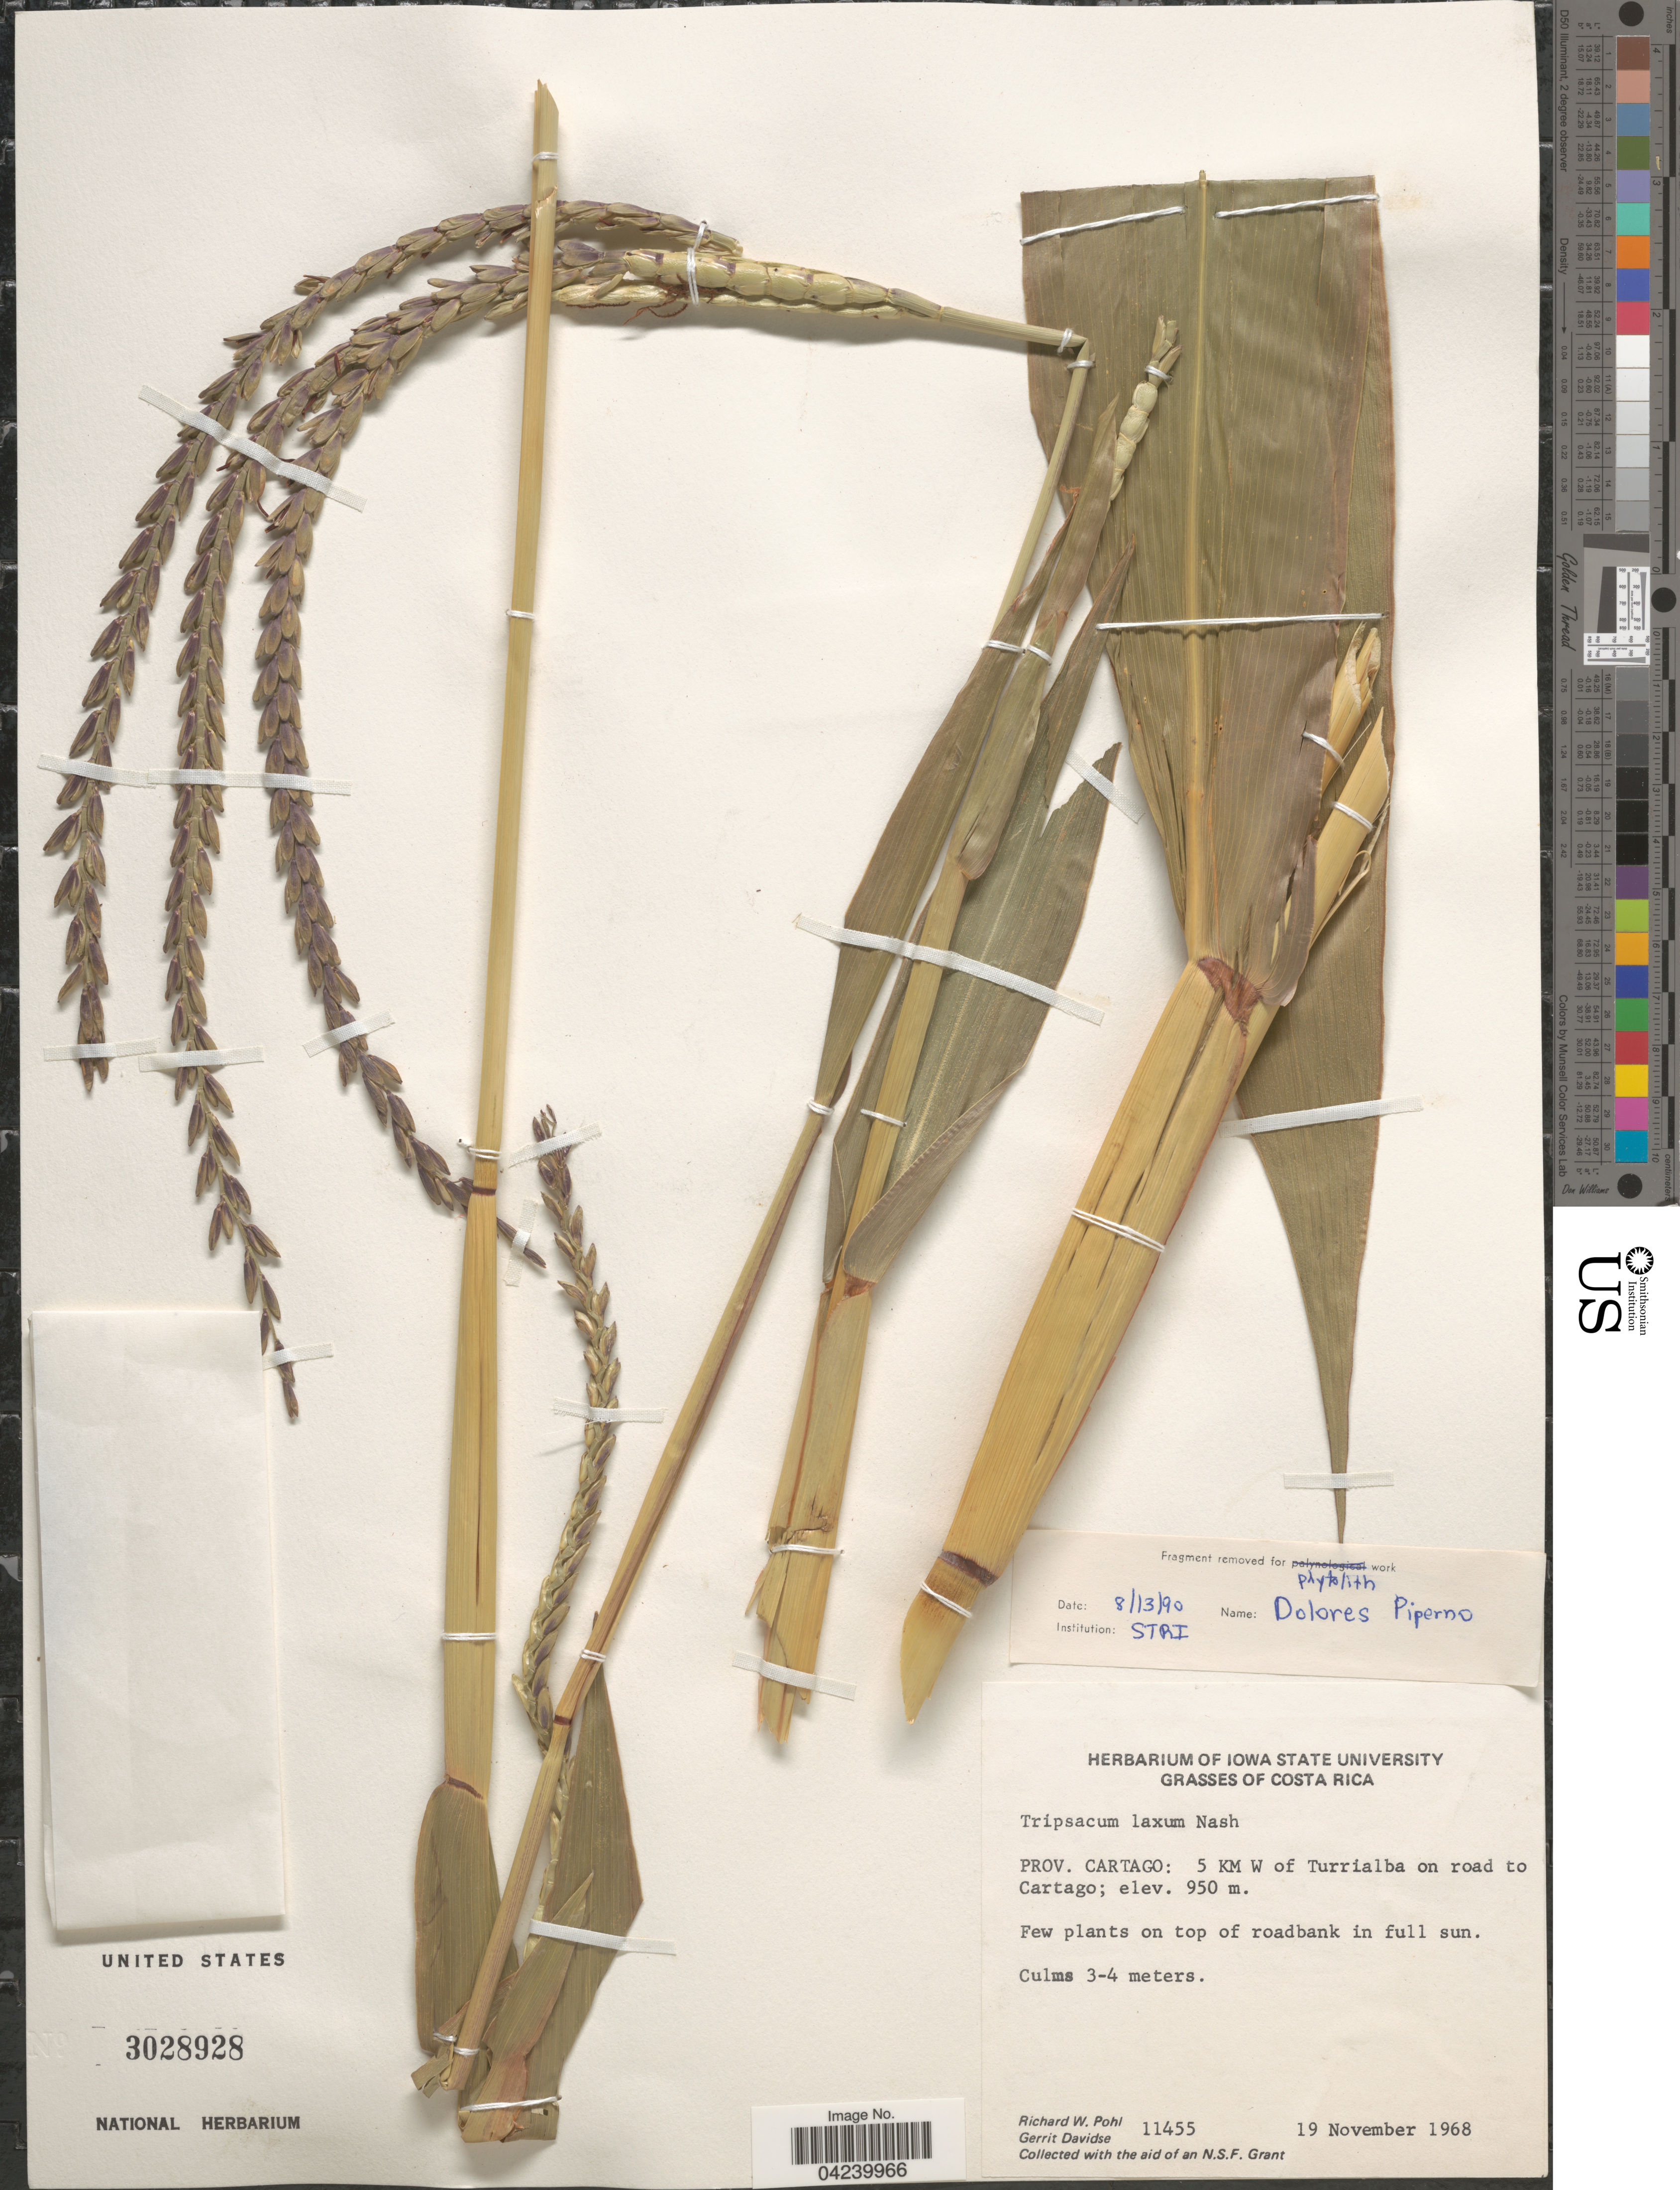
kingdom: Plantae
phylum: Tracheophyta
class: Liliopsida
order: Poales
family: Poaceae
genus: Tripsacum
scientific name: Tripsacum laxum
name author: Nash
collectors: R. W. Pohl & G. Davidse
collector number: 11455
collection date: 1968-11-19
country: Costa Rica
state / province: Cartago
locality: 5 KM W of Turrialba on road to Cartago. On top of roadbank in full sun.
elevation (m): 950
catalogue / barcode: US 3028928